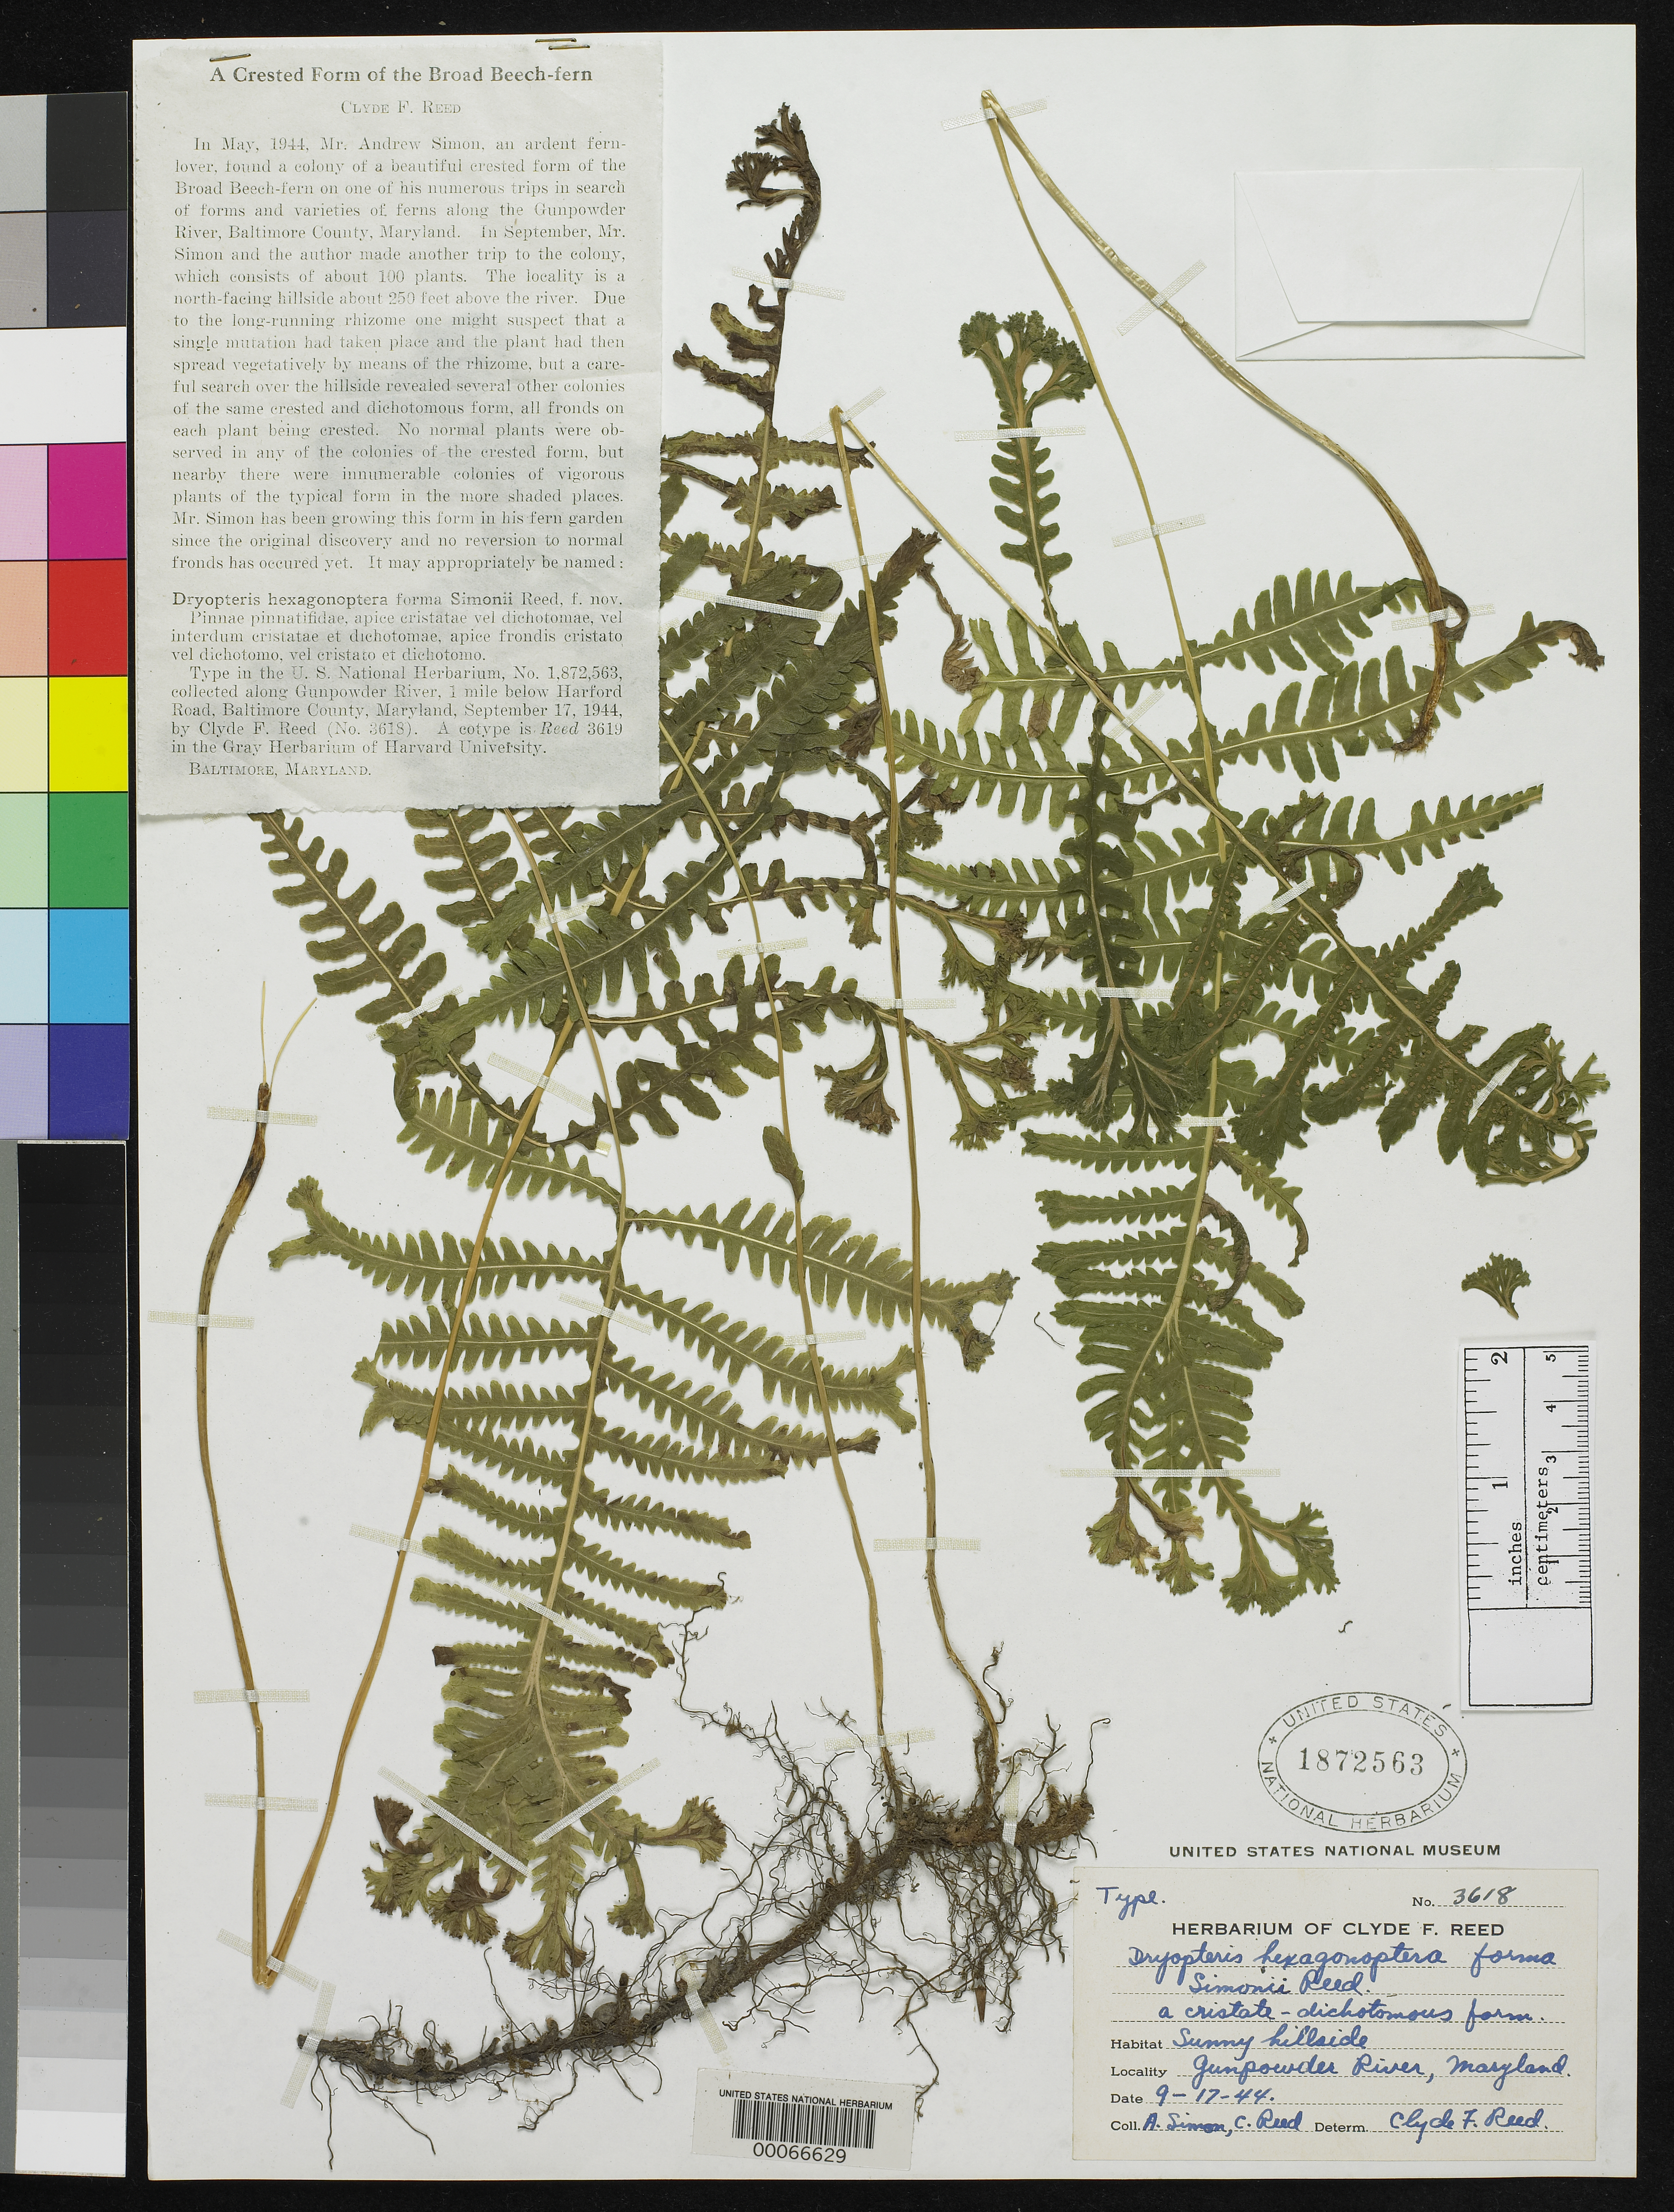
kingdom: Plantae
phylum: Tracheophyta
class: Polypodiopsida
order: Polypodiales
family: Dryopteridaceae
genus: Dryopteris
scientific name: Dryopteris hexagonoptera f. simonii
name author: C.F. Reed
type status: Holotype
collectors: A. Simon & C. F. Reed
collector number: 3618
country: United States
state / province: Maryland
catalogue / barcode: US 1872563